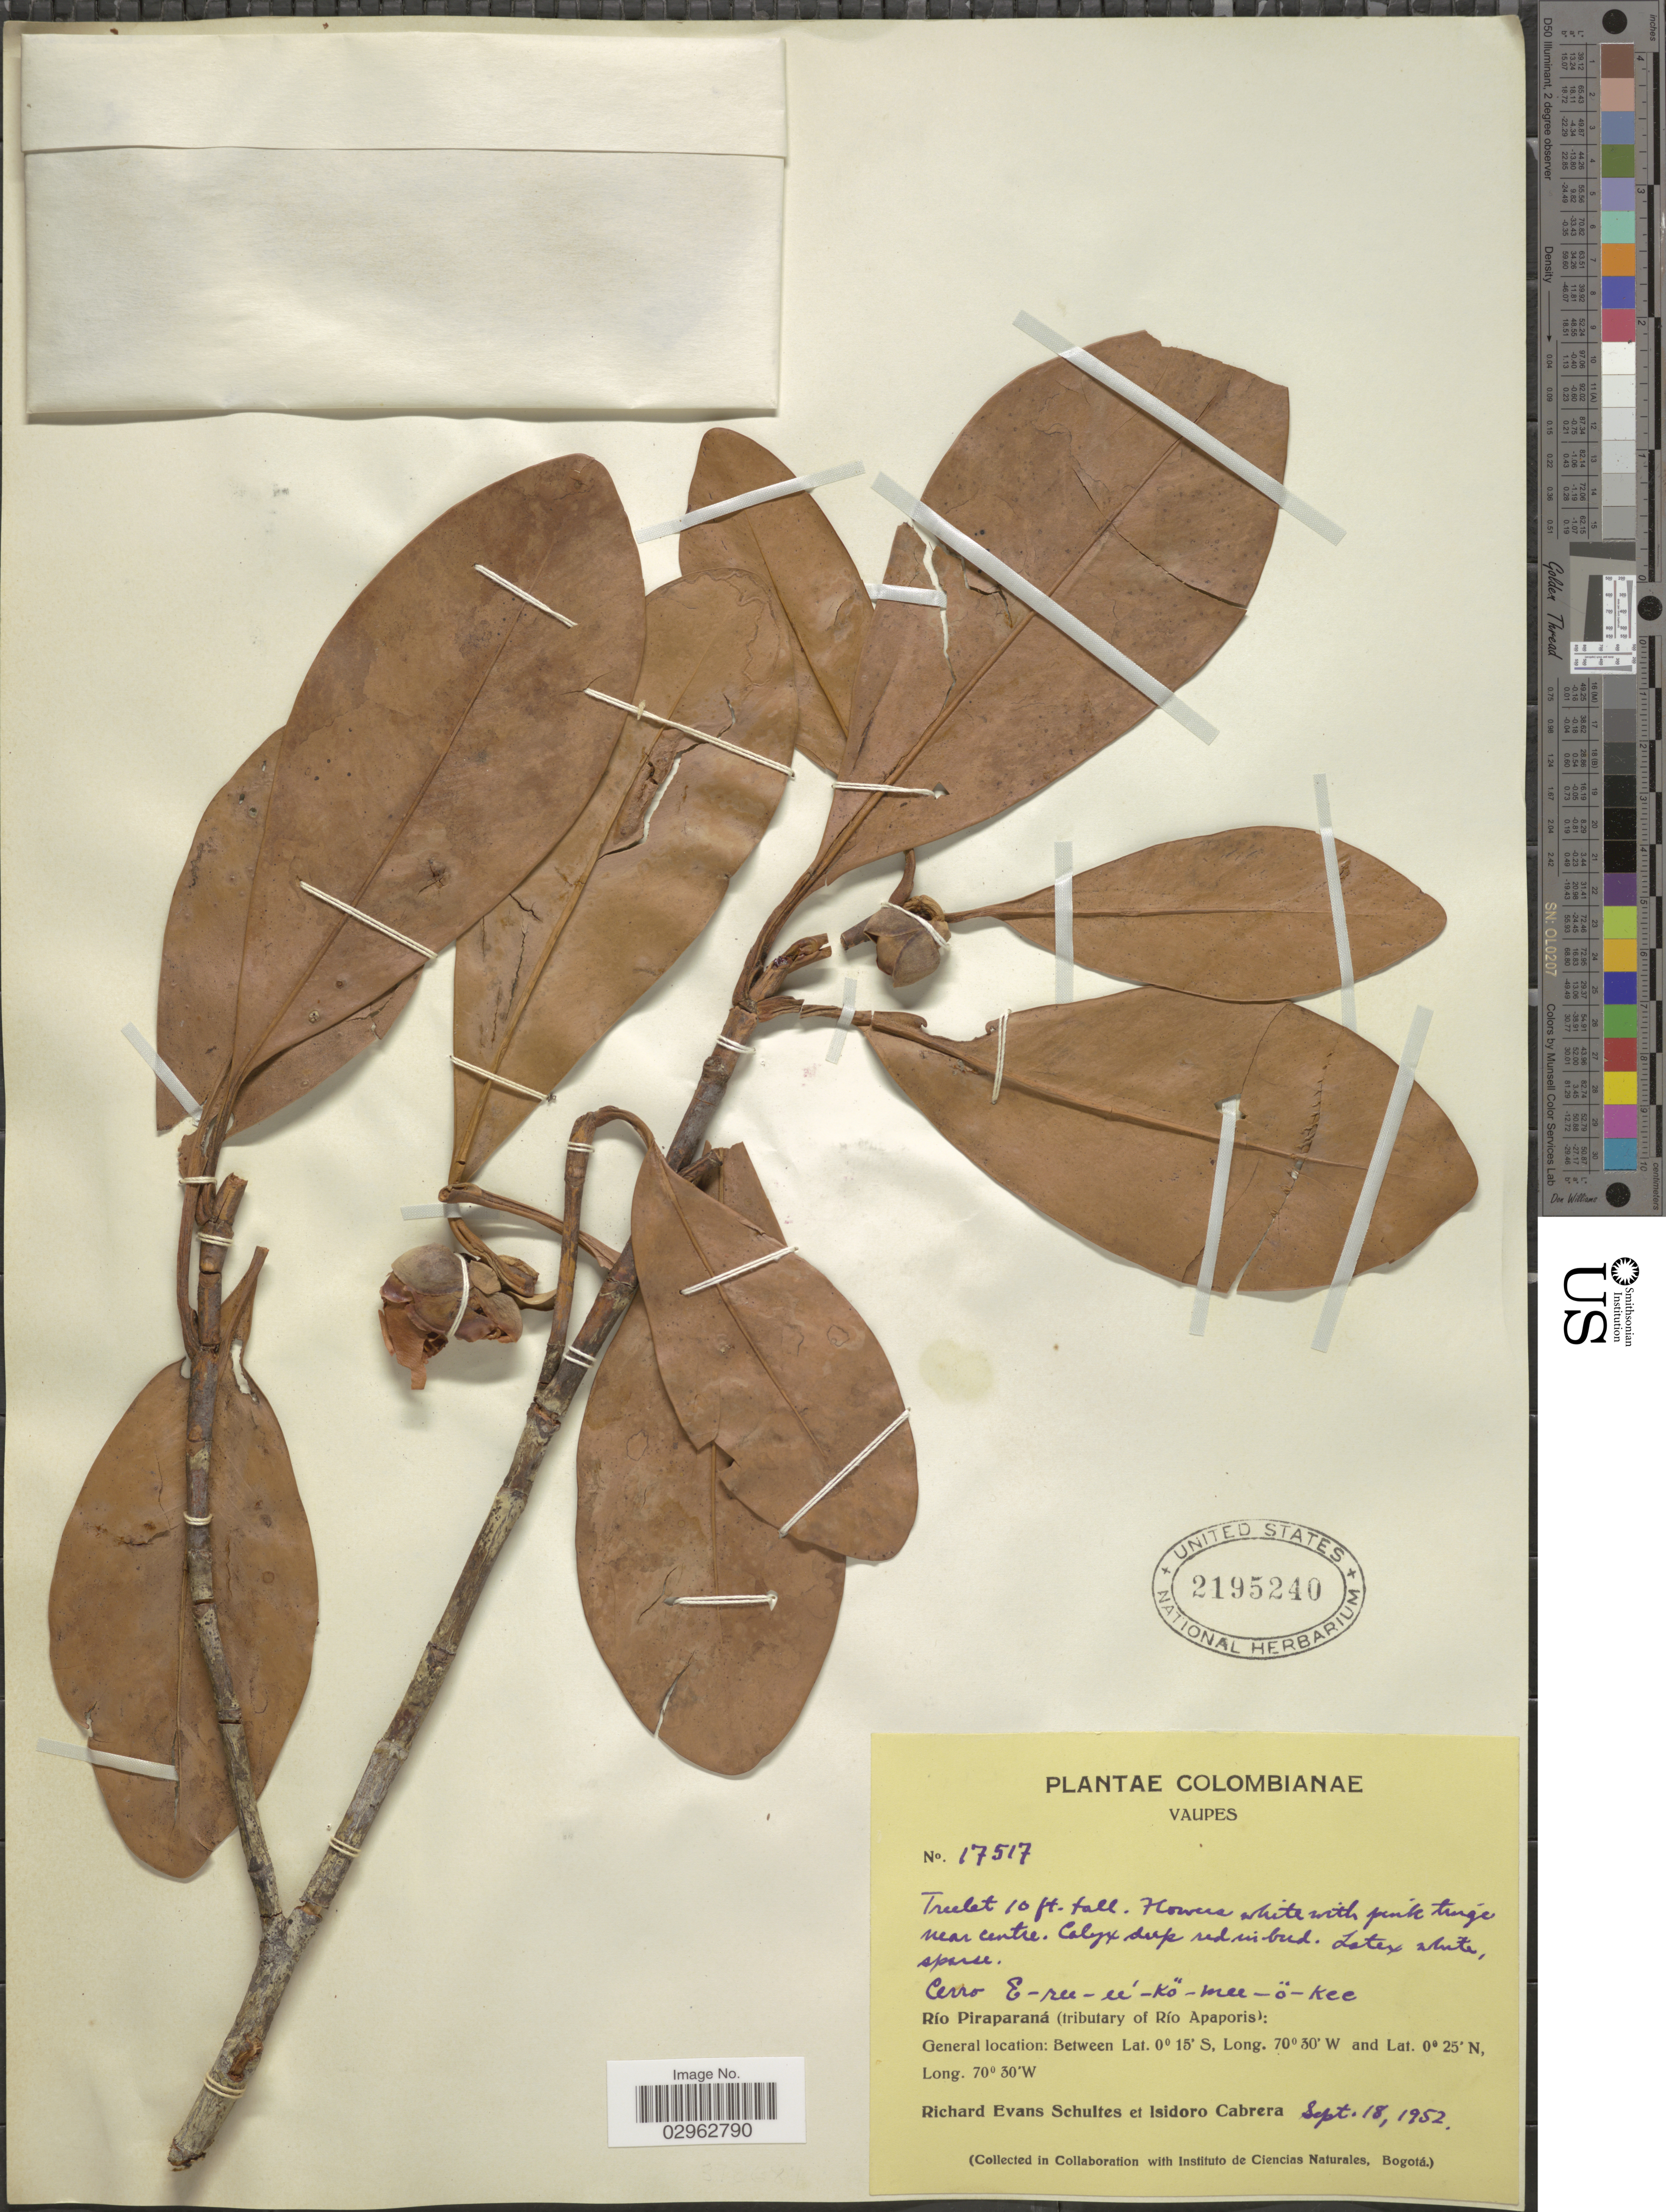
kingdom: Plantae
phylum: Tracheophyta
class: Magnoliopsida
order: Malpighiales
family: Clusiaceae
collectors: R. E. Schultes & I. Cabrera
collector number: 17517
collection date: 1952-09-18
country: Colombia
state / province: Vaupés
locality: Cerro E-ree-eé-Kö-mee-ö-Kee. Río Piraparaná (tributary of Río Apaporis).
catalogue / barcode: US 2195240